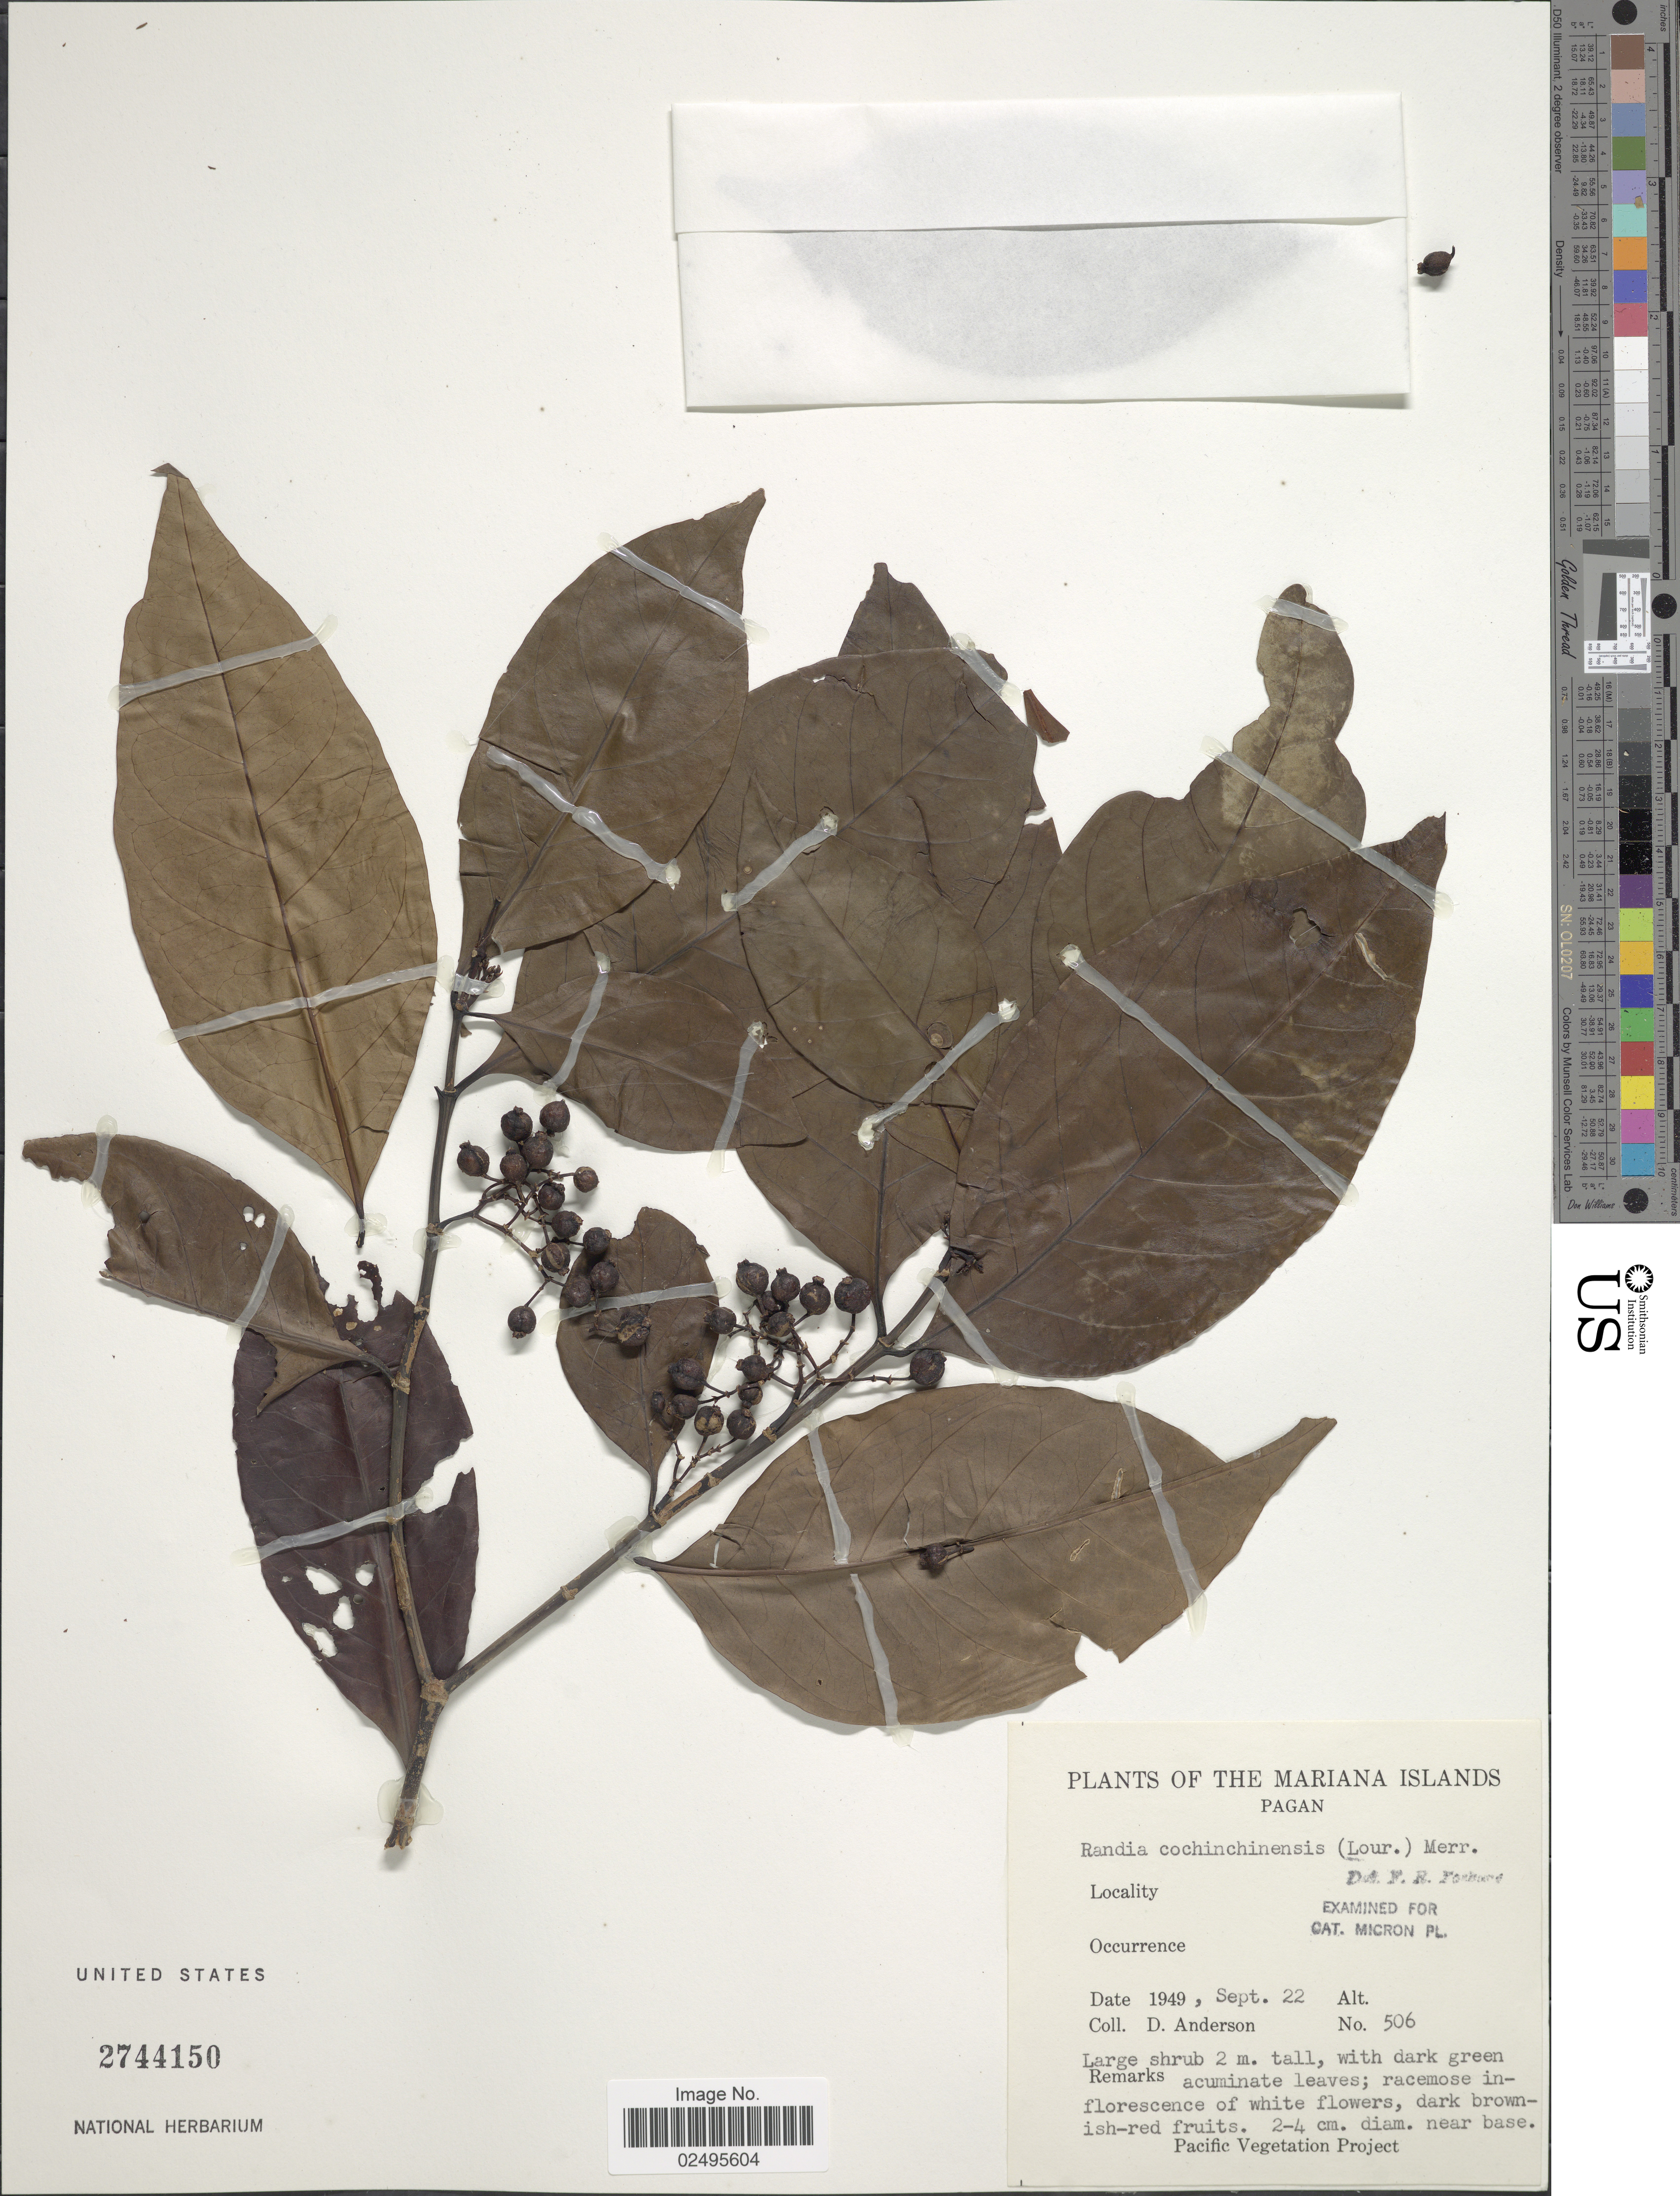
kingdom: Plantae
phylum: Tracheophyta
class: Magnoliopsida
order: Gentianales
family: Rubiaceae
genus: Aidia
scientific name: Aidia graeffei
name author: (Reinecke) Tirveng.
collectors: D. Anderson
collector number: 506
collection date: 1949-09-22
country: Northern Mariana Islands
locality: The Mariana Islands. Pagan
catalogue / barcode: US 2744150